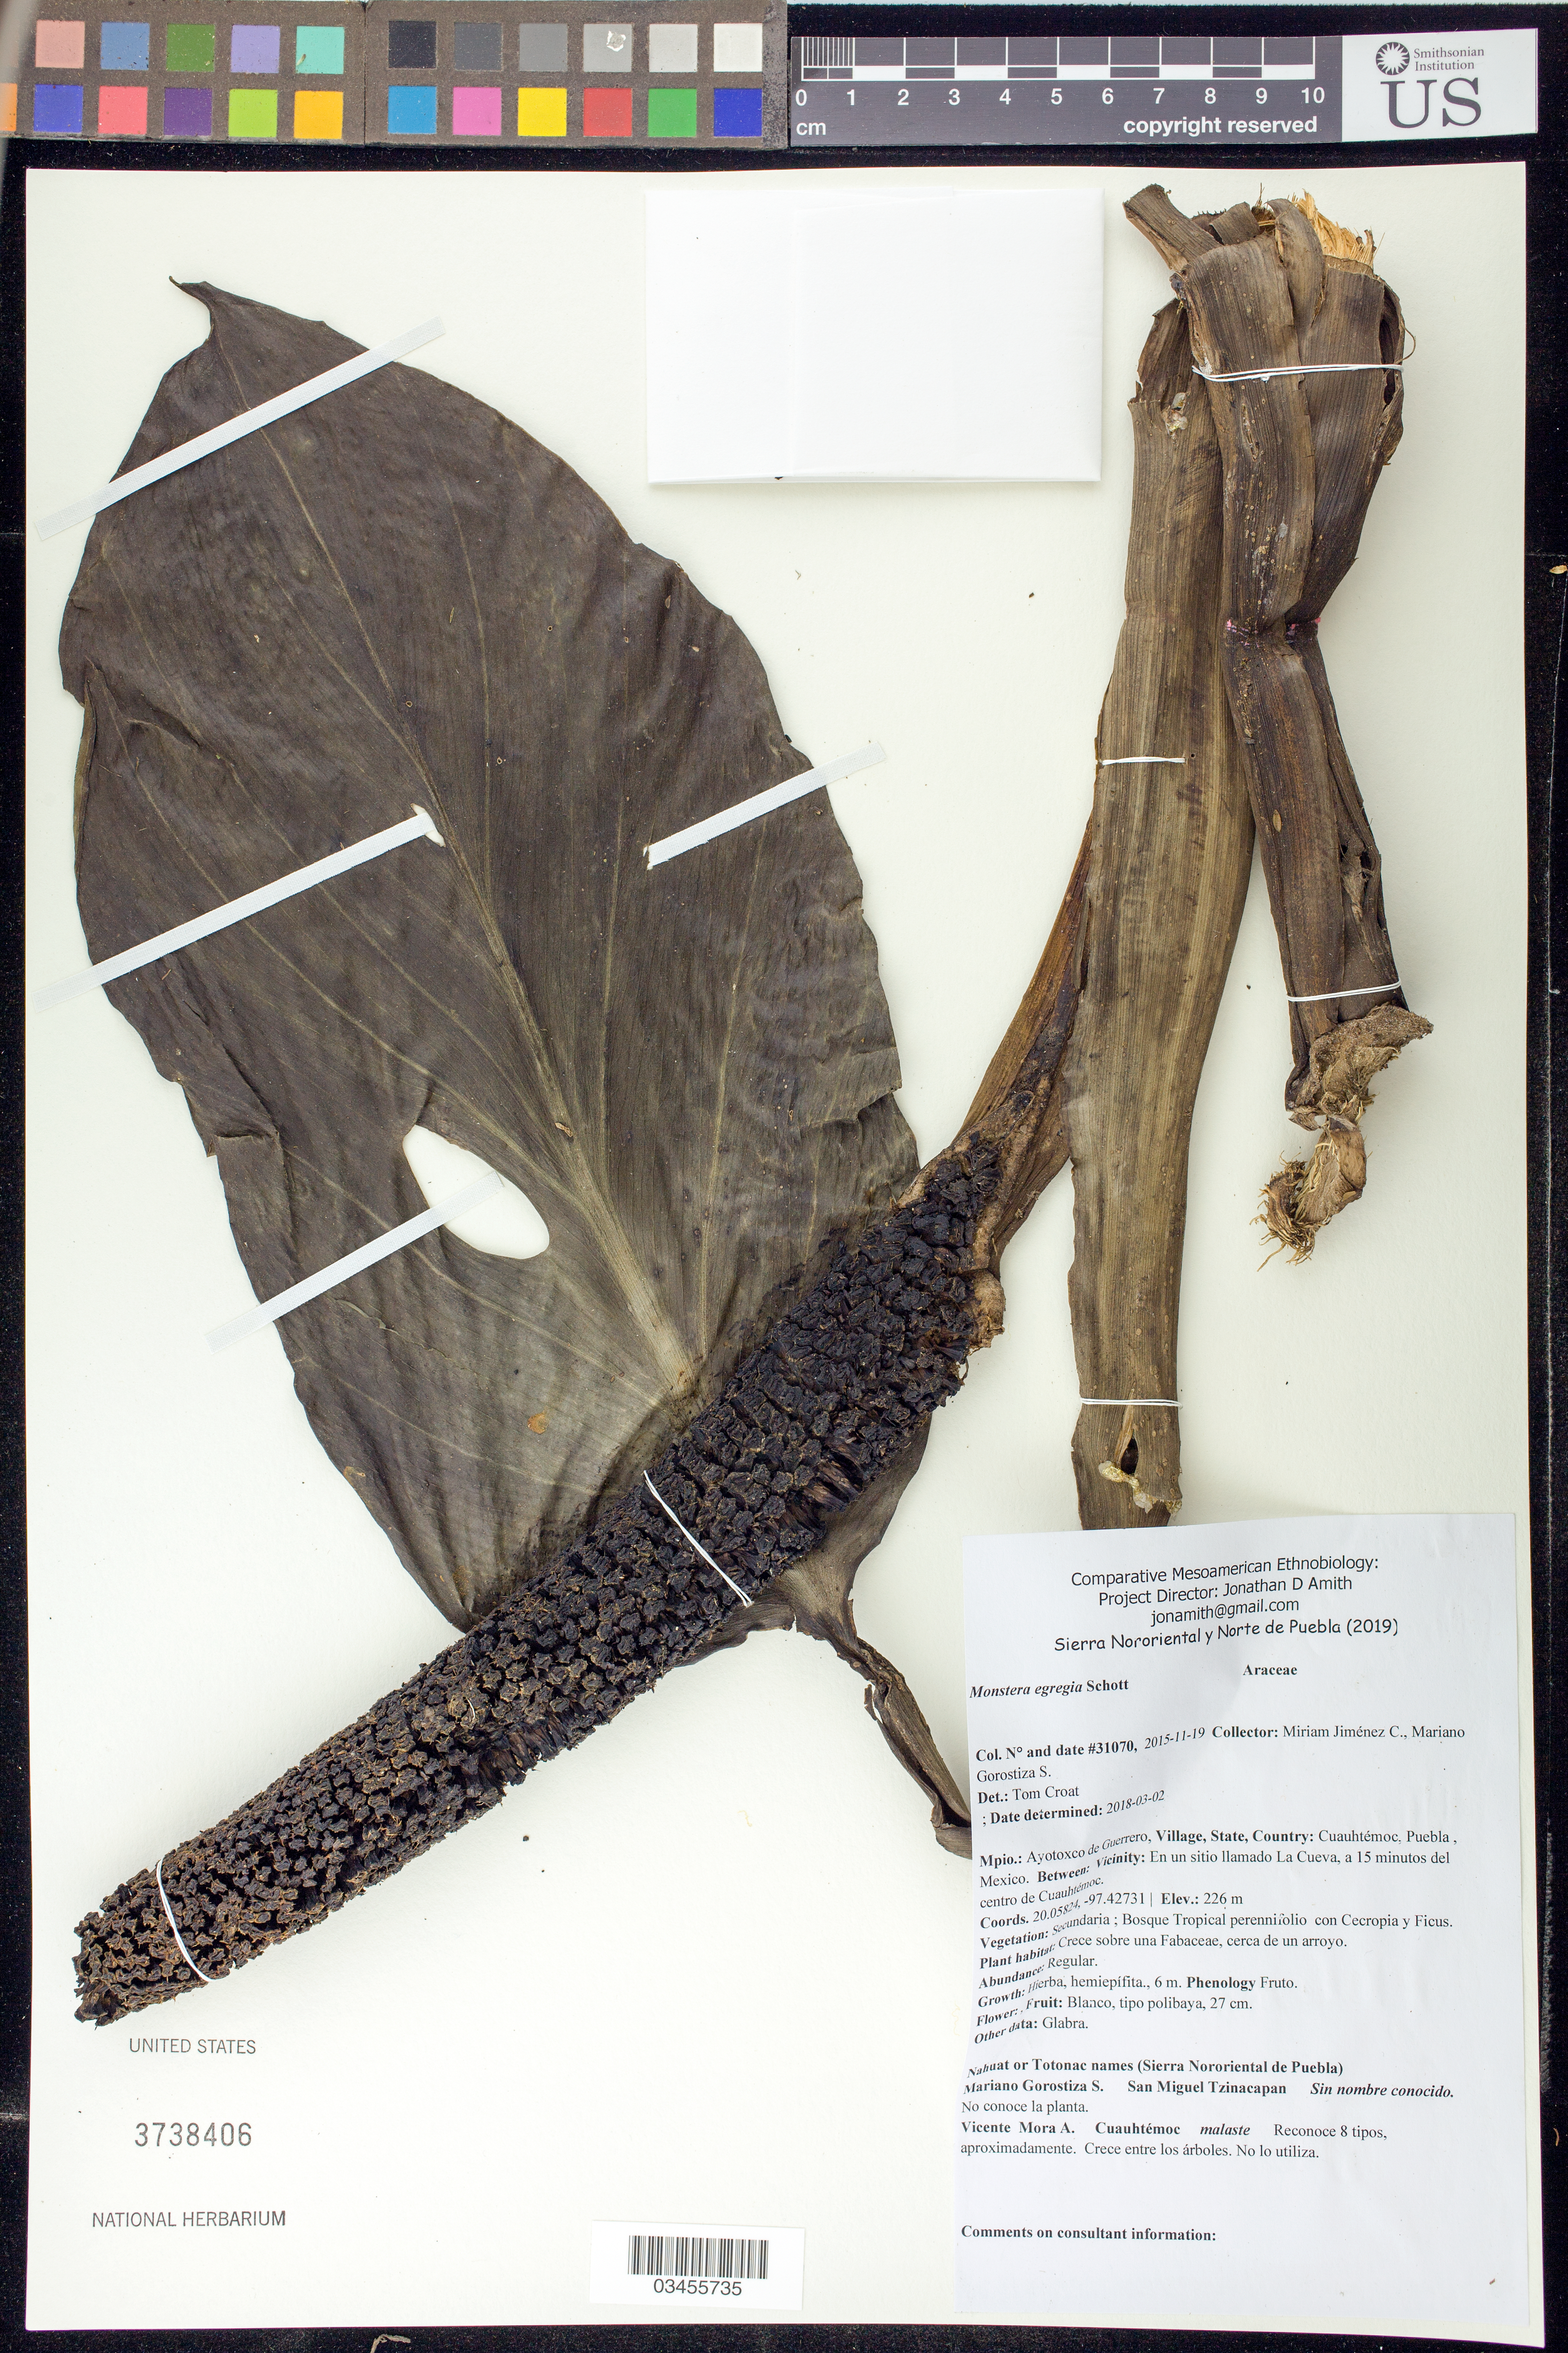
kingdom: Plantae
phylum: Tracheophyta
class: Liliopsida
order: Alismatales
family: Araceae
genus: Monstera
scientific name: Monstera lechleriana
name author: Schott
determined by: Croat, Thomas B., Missouri Botanical Garden (MO)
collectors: M. Jiménez Chimil & M. Gorostiza S.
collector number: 31070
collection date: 2015-11-19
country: México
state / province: Puebla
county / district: Ayotoxco de Guerrero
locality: PUEBLO: Cuauhtémoc; LOCALIDAD EXACTA: En un sitio llamado La Cueva, a 15 minutos del centro de Cuauhtémoc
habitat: Bosque tropical perennifolio con Cecropia y Ficus | Sobre una Fabaceae, cerca de un arroyo.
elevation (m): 226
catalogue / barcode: US 3738406